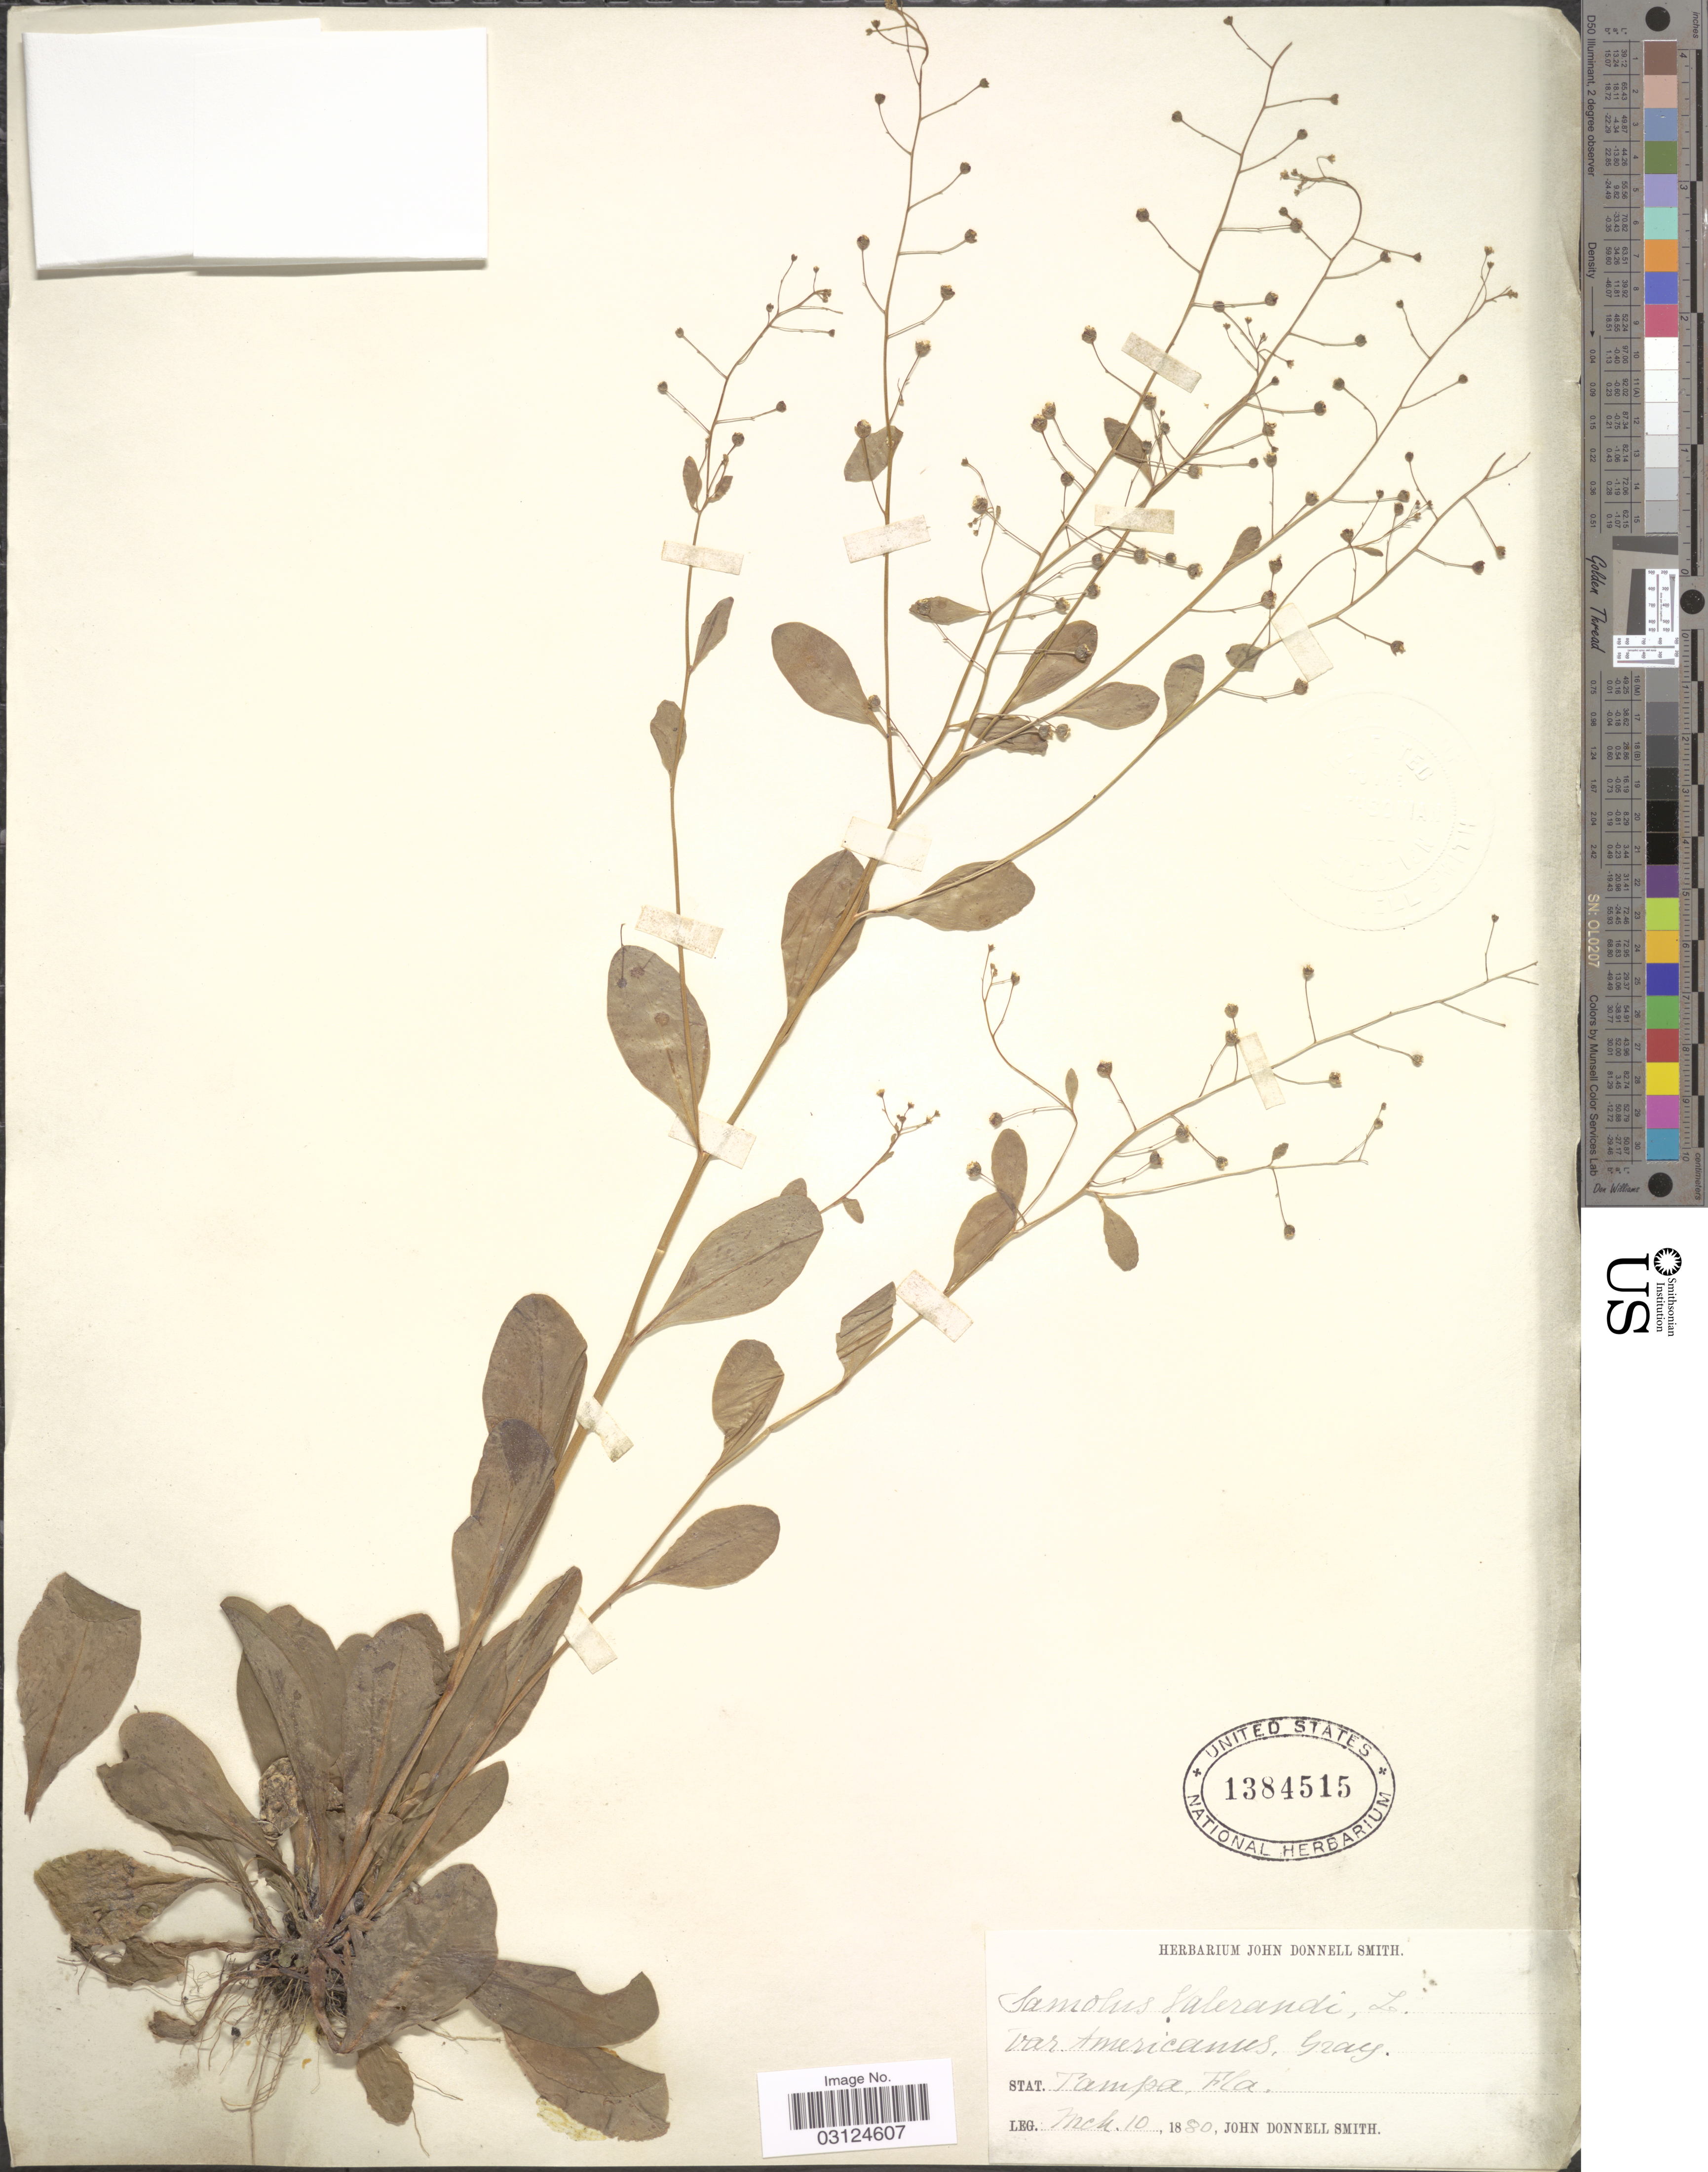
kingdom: Plantae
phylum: Tracheophyta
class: Magnoliopsida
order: Ericales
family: Primulaceae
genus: Samolus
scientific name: Samolus parviflorus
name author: Raf.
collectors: J. Donnell Smith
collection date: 1880-03-10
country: United States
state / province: Florida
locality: Stat. Tampa.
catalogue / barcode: US 1384515